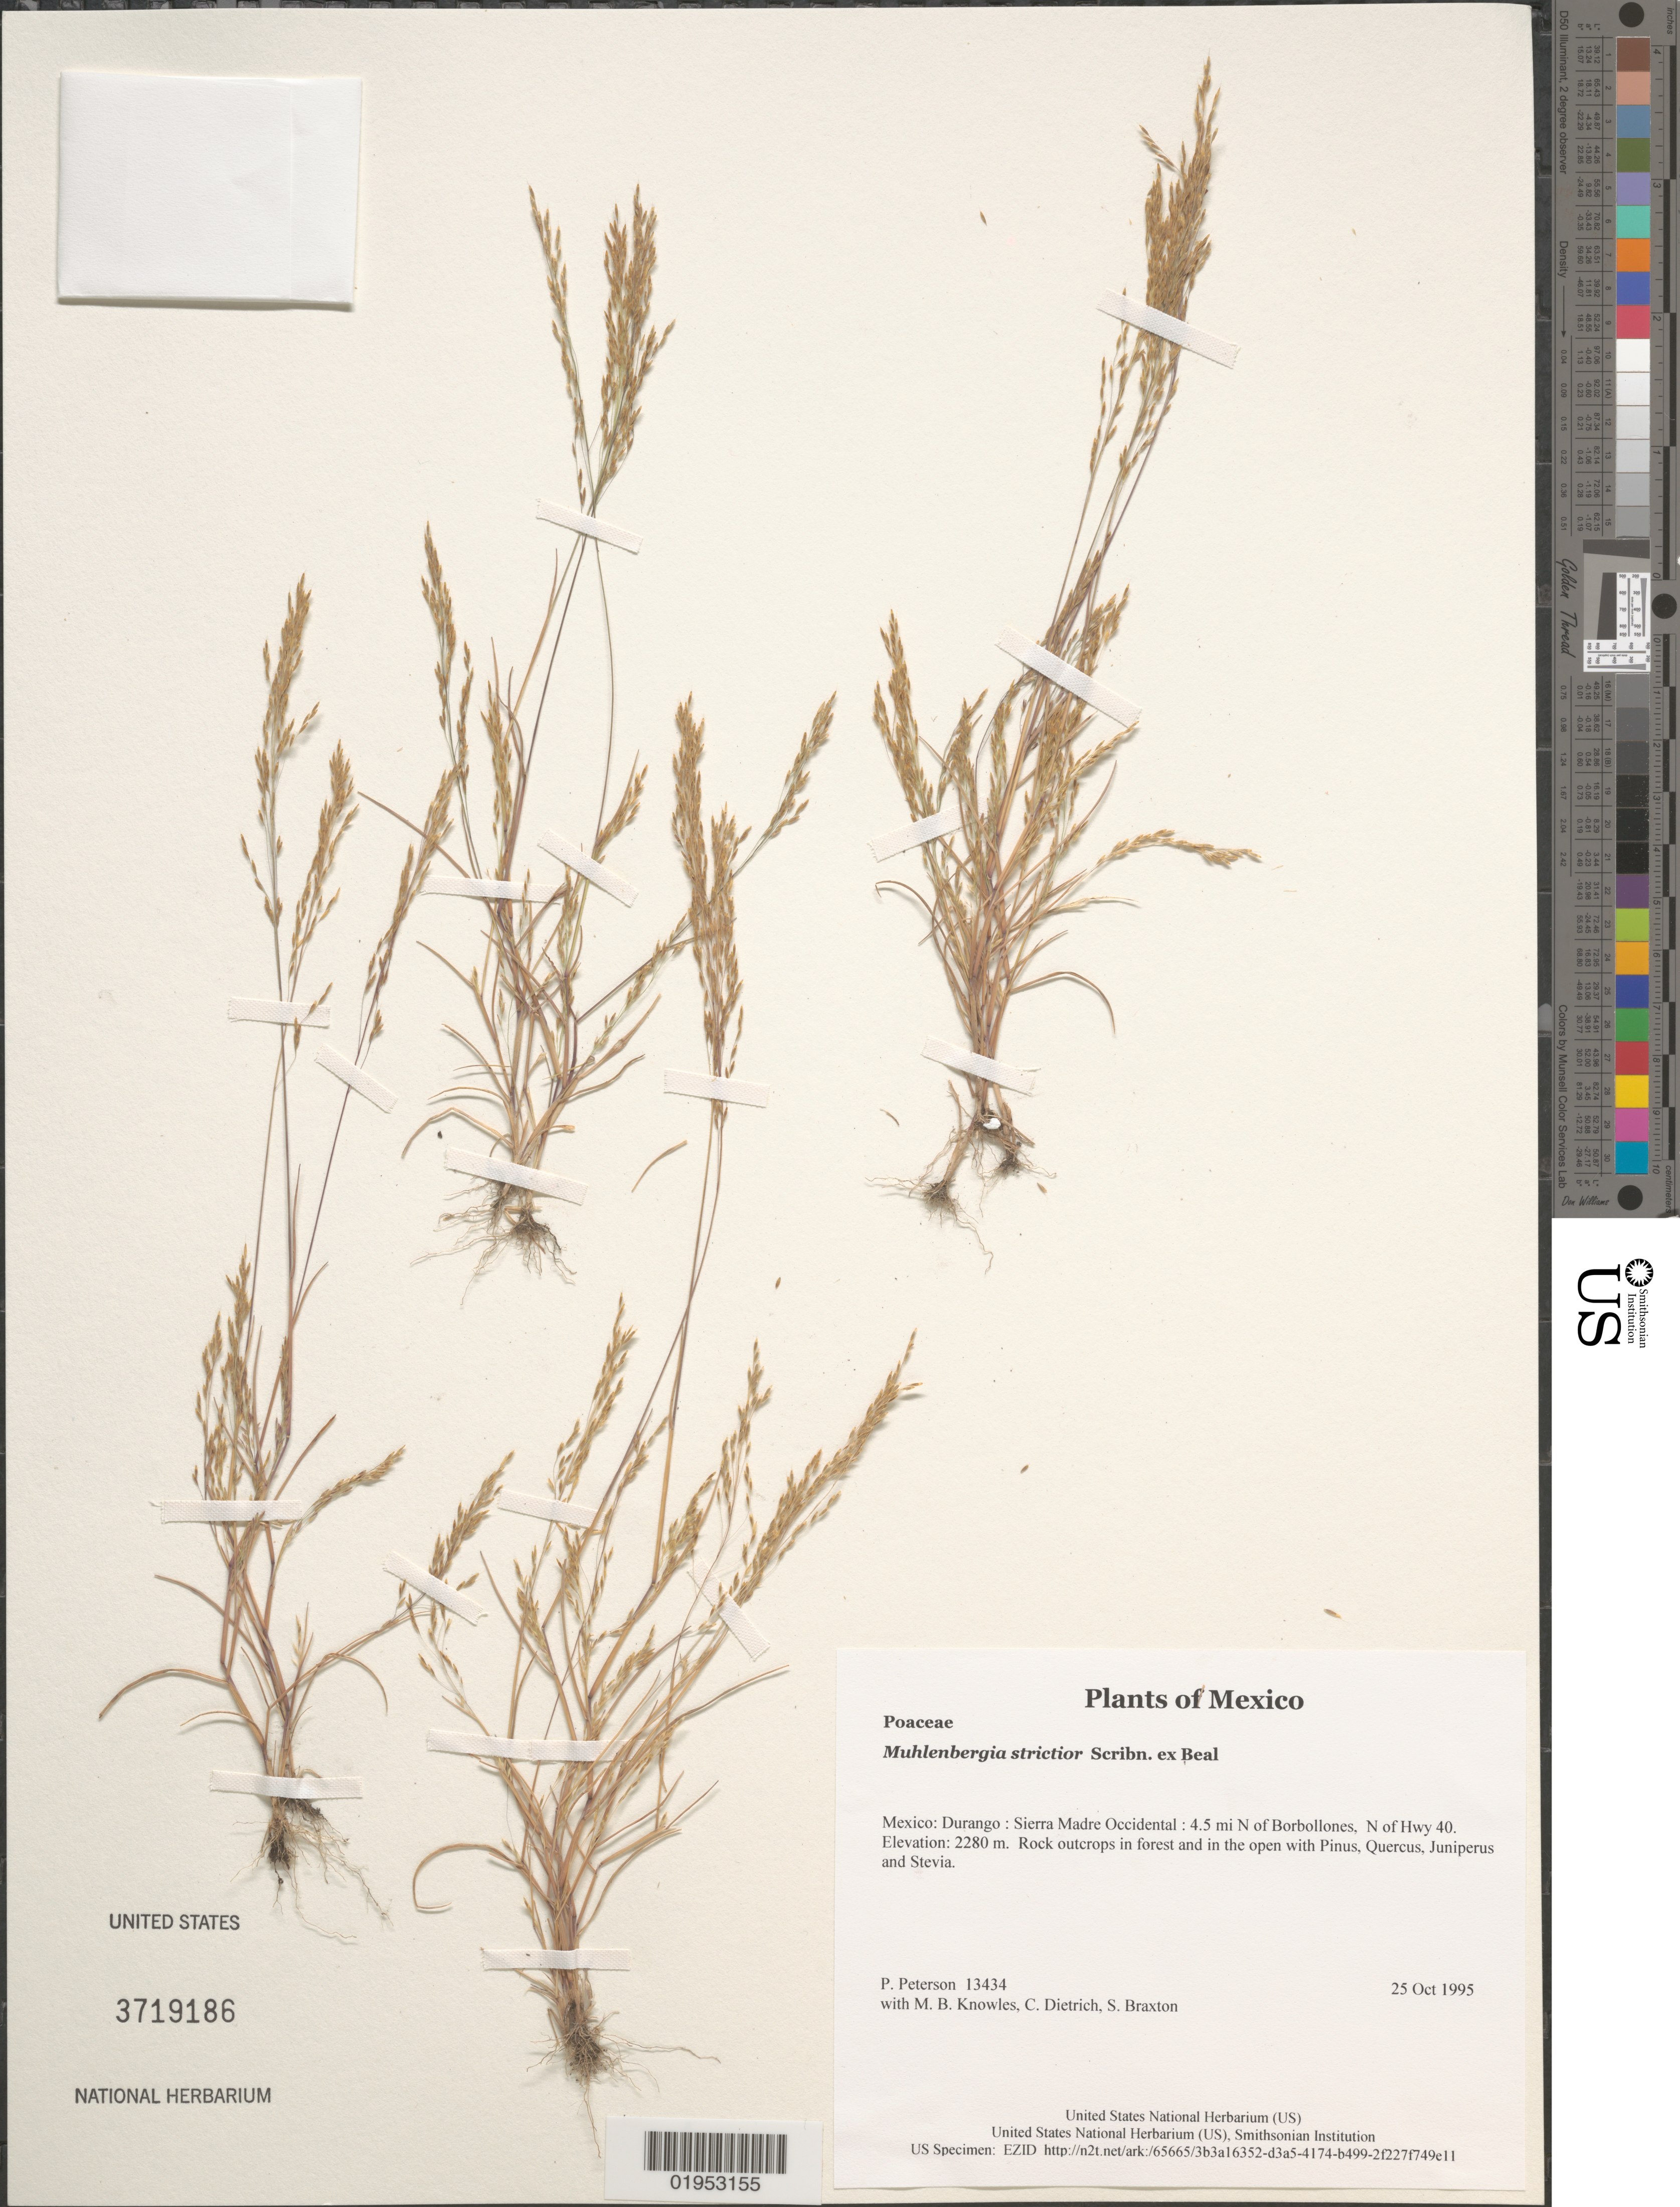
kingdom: Plantae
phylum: Tracheophyta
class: Liliopsida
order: Poales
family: Poaceae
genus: Muhlenbergia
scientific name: Muhlenbergia strictior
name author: Scribn. ex W.J. Beal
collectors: P. M. Peterson, M. B. Knowles, C. Dietrich & S. Braxton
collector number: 13434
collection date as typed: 25 Oct 1995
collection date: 1995-10-25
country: Mexico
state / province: Durango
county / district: Sierra Madre Occidental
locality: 4.5 mi N of Borbollones, N of Hwy 40.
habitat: Rock outcrops in forest and in the open with Pinus, Quercus, Juniperus and Stevia.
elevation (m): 2280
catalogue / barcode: US 3719186